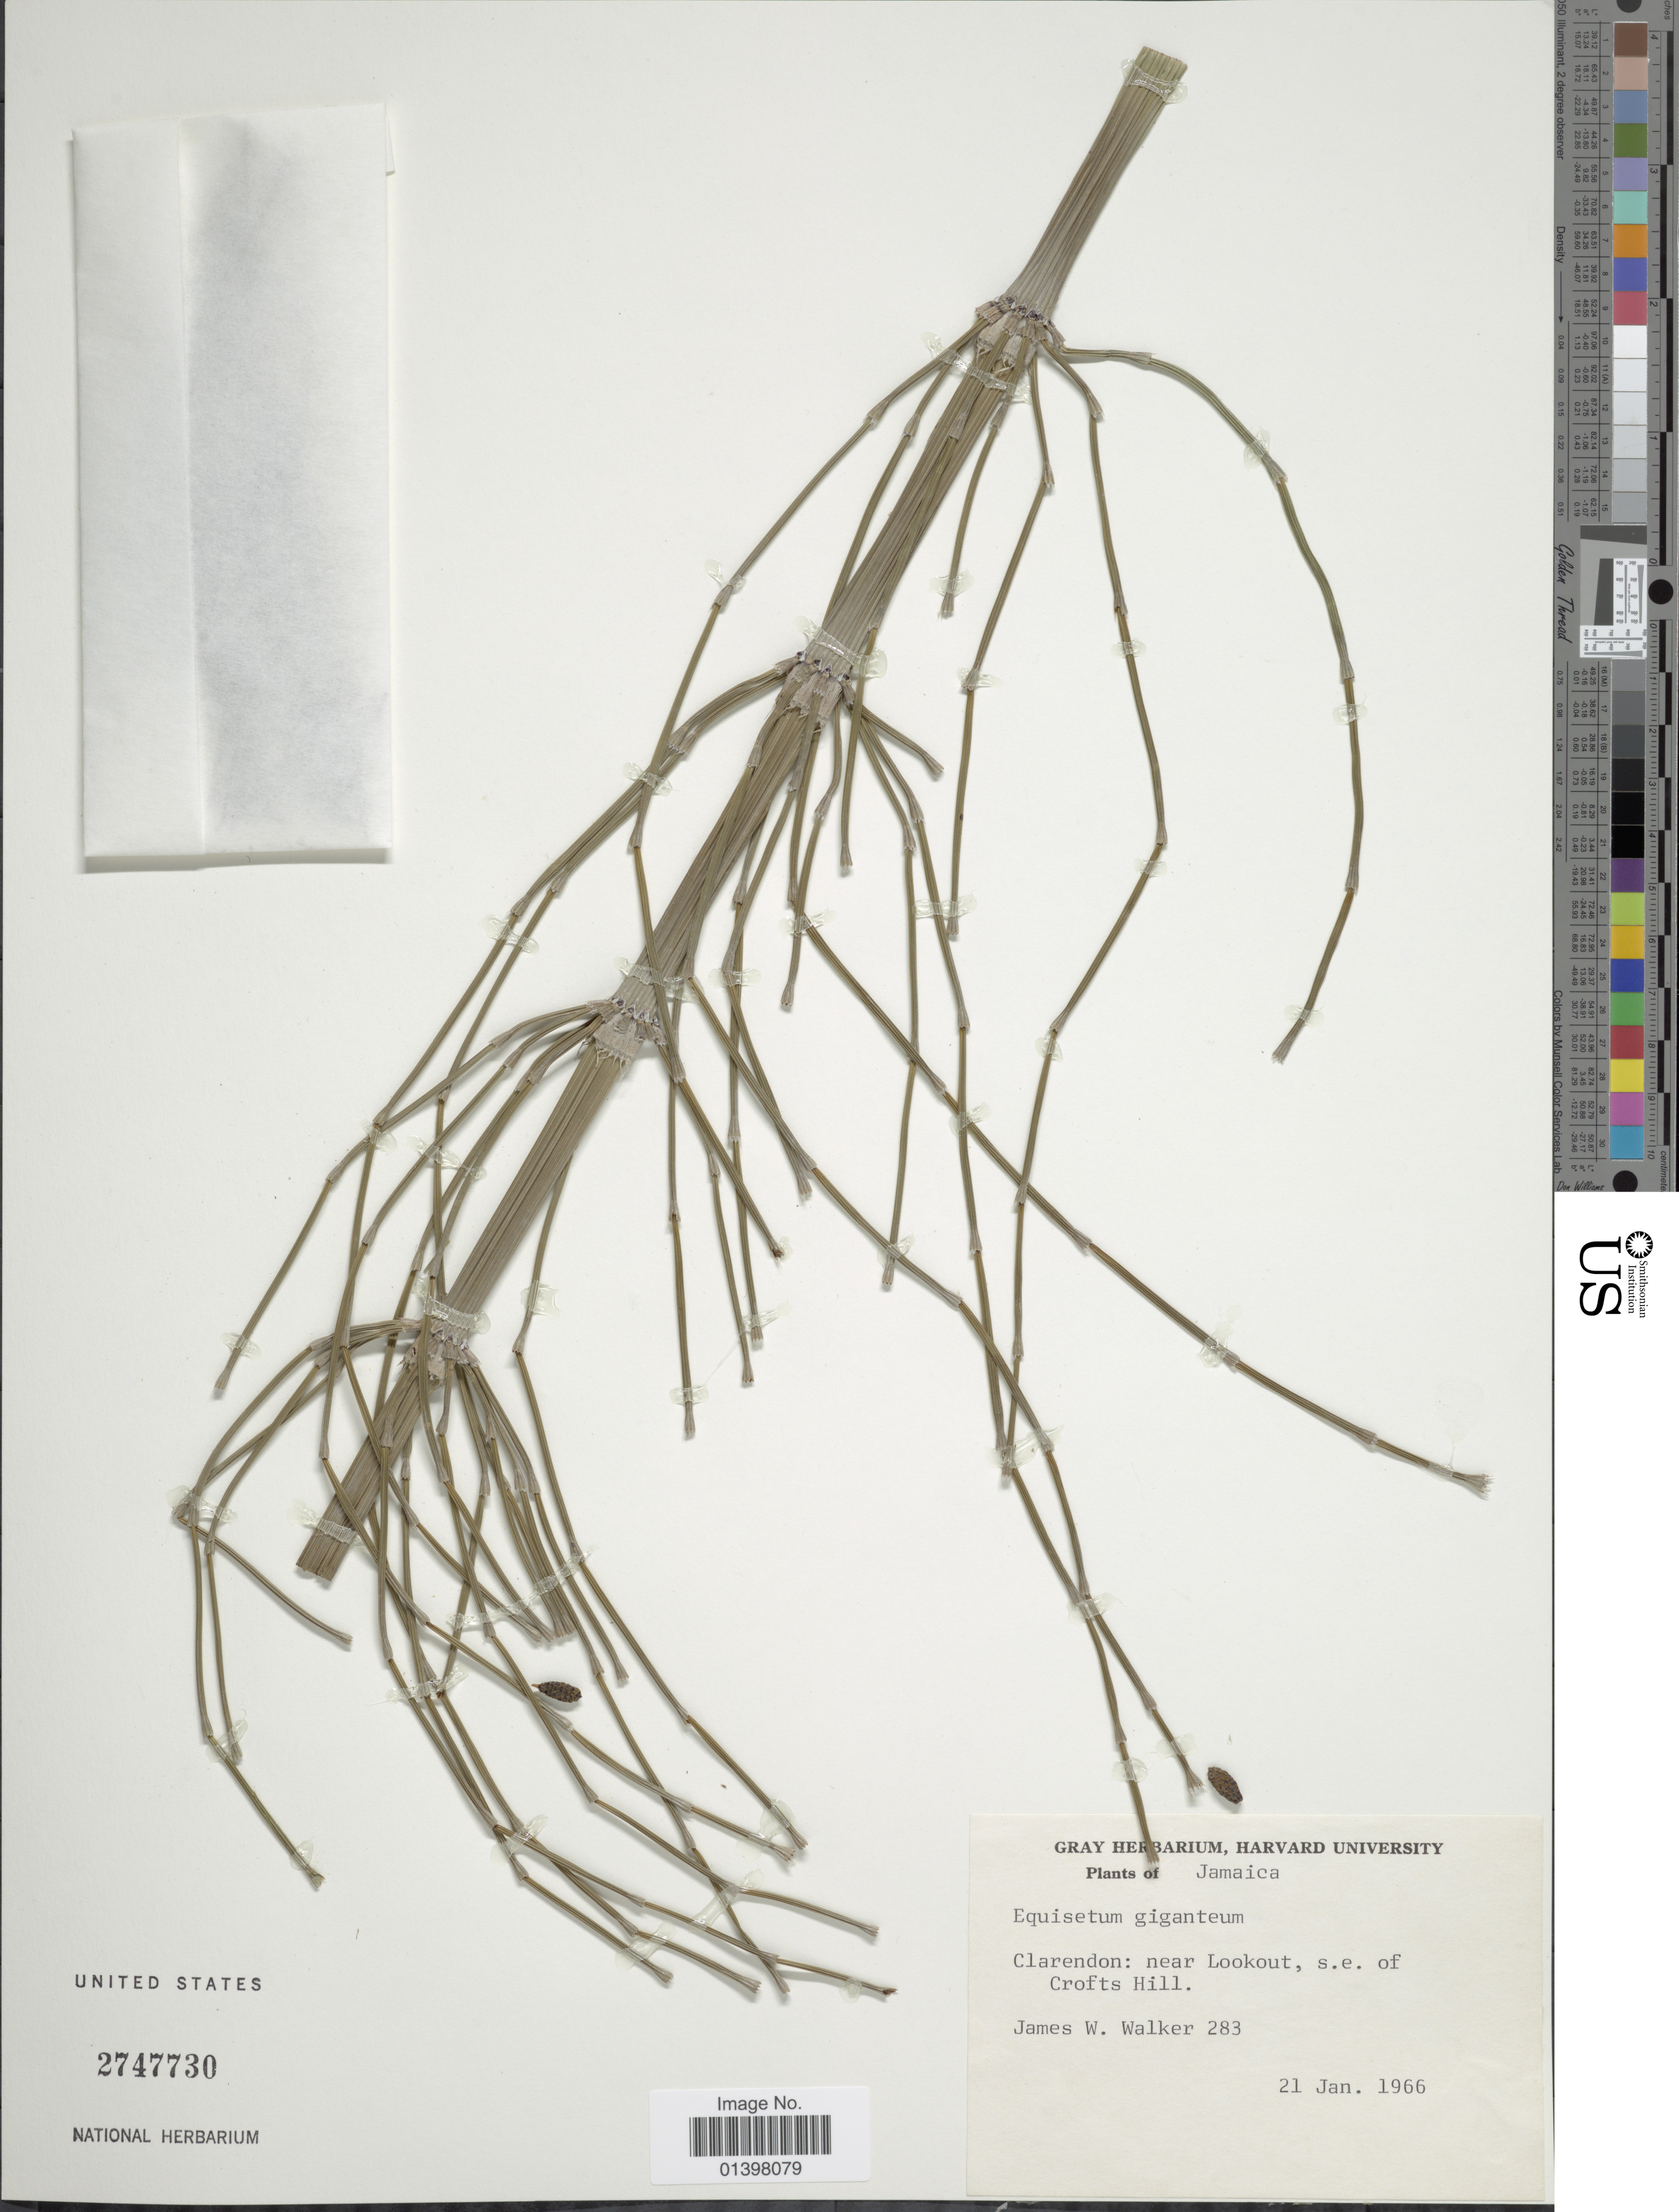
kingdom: Plantae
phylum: Tracheophyta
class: Polypodiopsida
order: Equisetales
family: Equisetaceae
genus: Equisetum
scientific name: Equisetum giganteum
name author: L.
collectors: J. W. Walker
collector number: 283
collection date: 1966-01-21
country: Jamaica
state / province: Clarendon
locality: Near Lookout, s.e. of Crofts Hill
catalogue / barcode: US 2747730